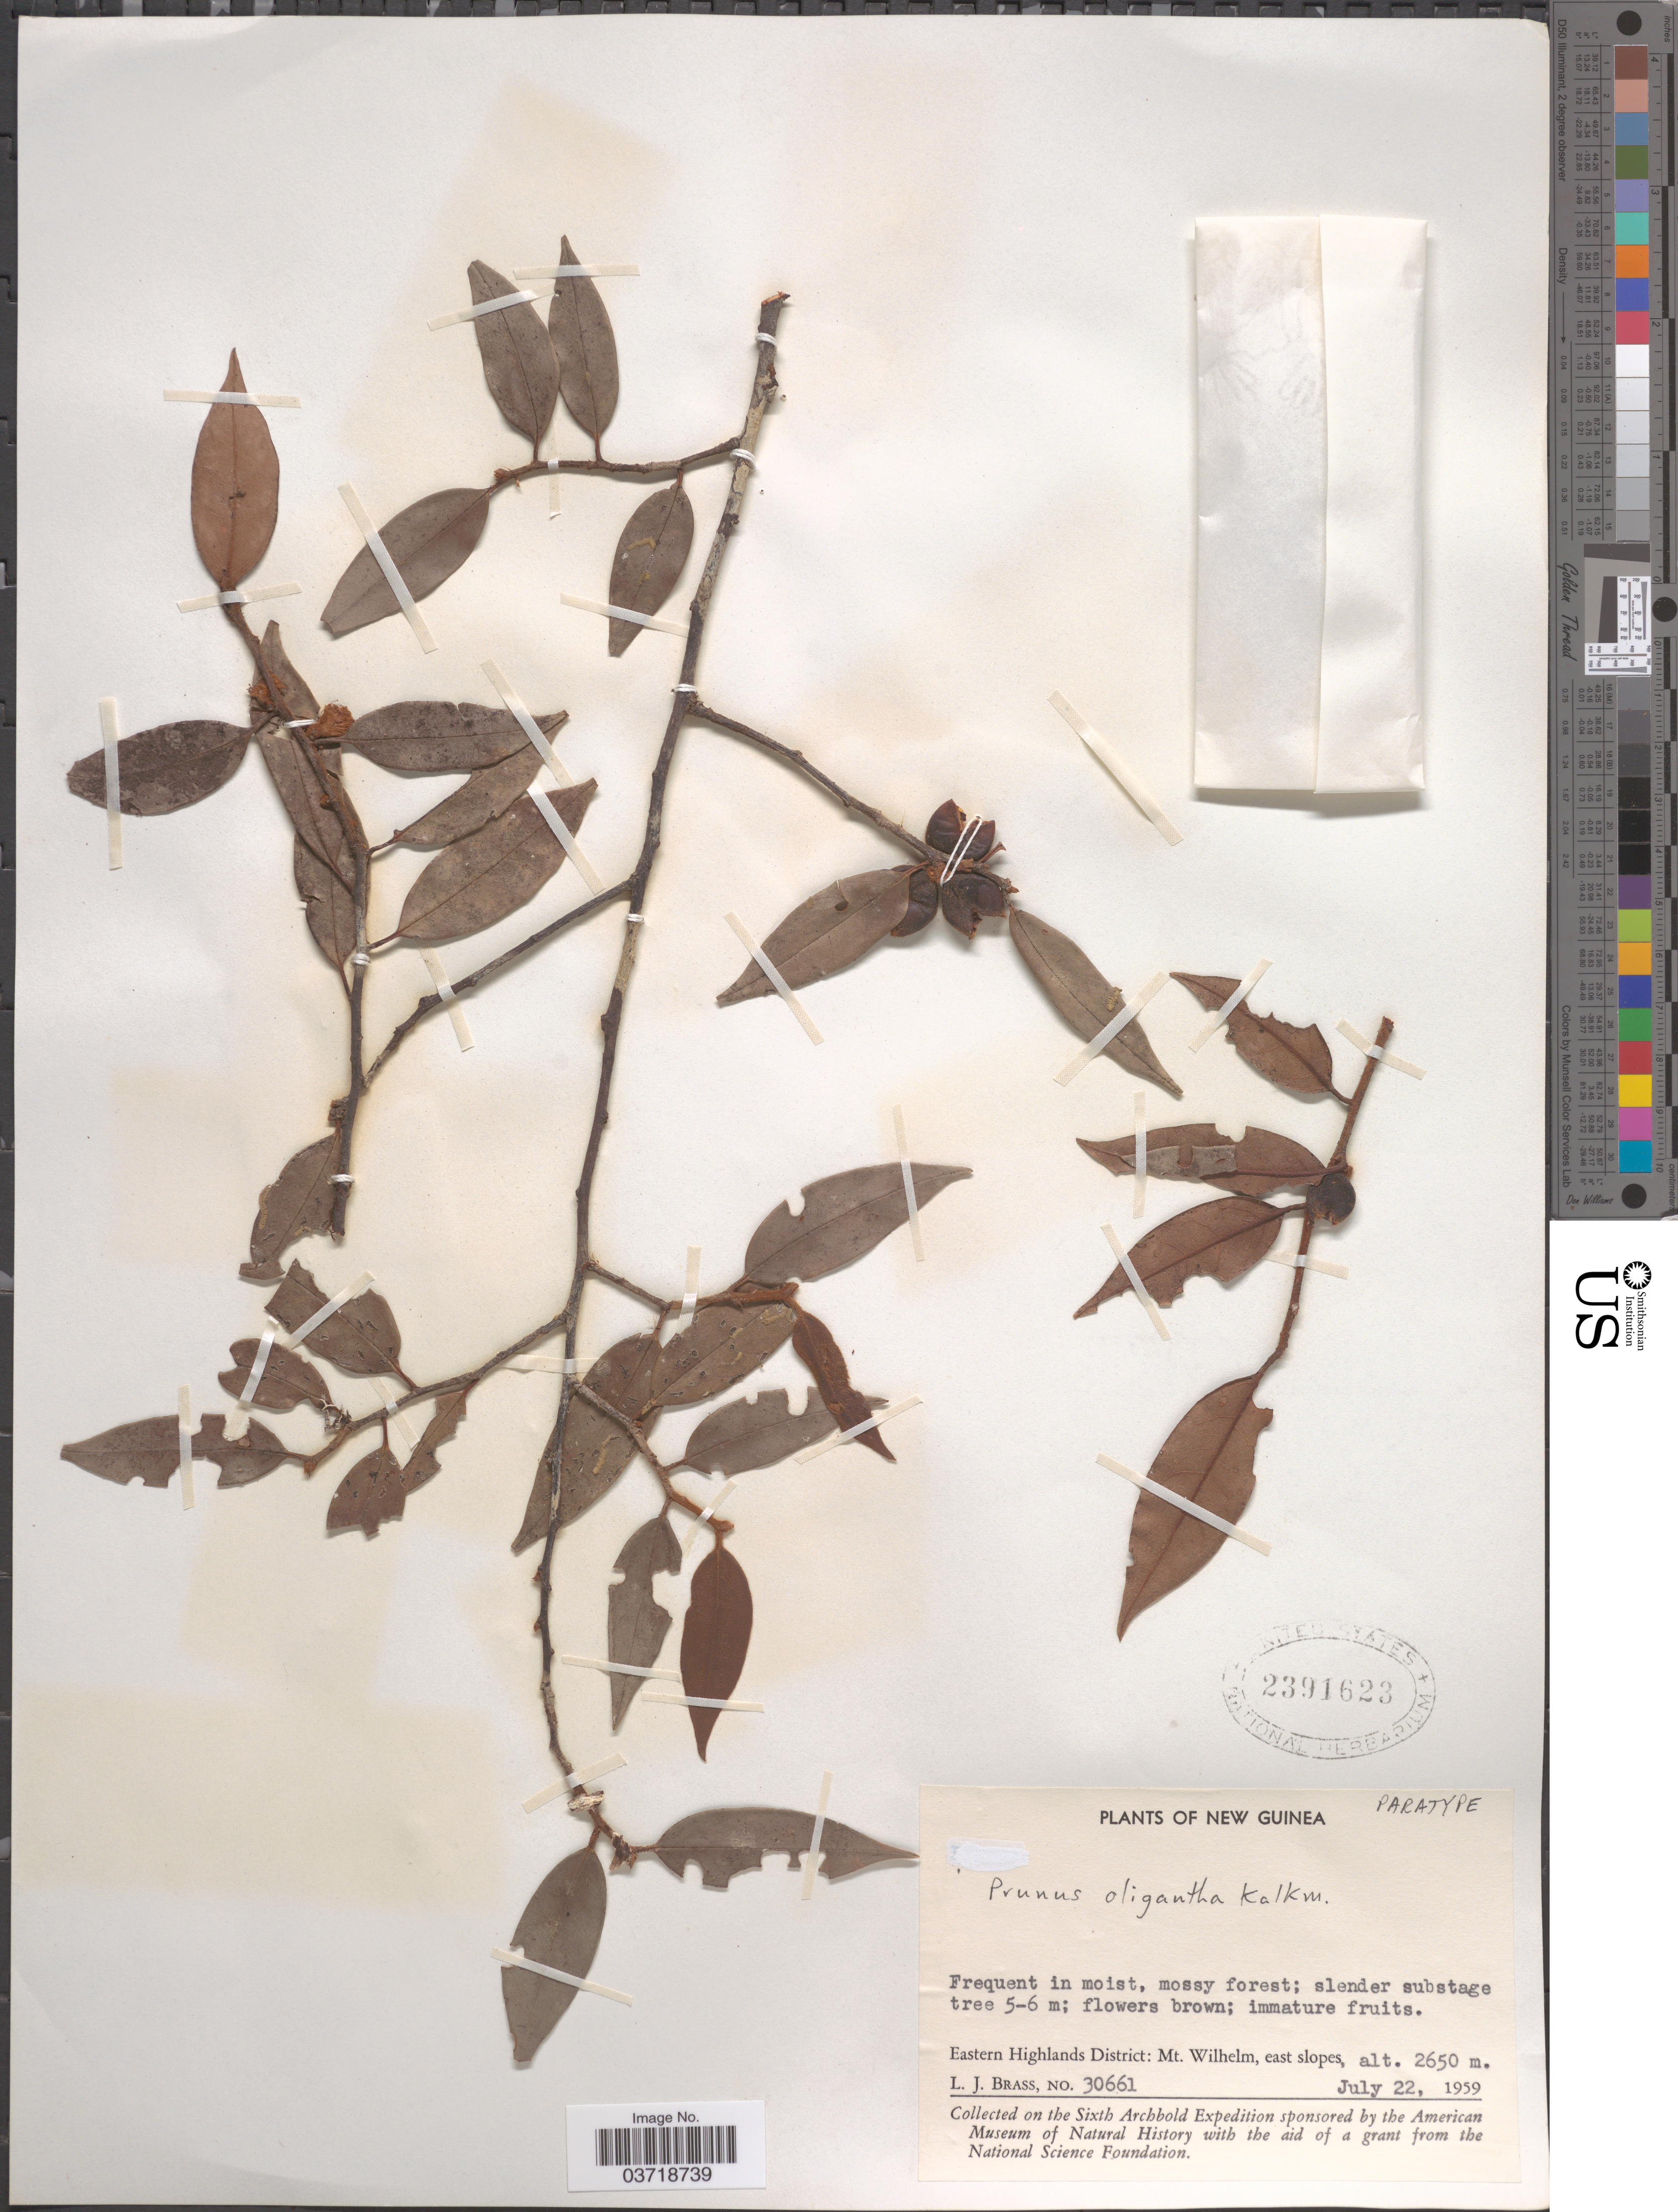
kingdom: Plantae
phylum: Tracheophyta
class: Magnoliopsida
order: Rosales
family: Rosaceae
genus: Prunus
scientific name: Prunus oligantha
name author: Kalkman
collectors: L. J. Brass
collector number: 30661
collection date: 1959-07-22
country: Papua New Guinea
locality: New Guinea. Eastern Highlands District: Mt. Wilhelm, east slopes.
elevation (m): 2650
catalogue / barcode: US 2391623